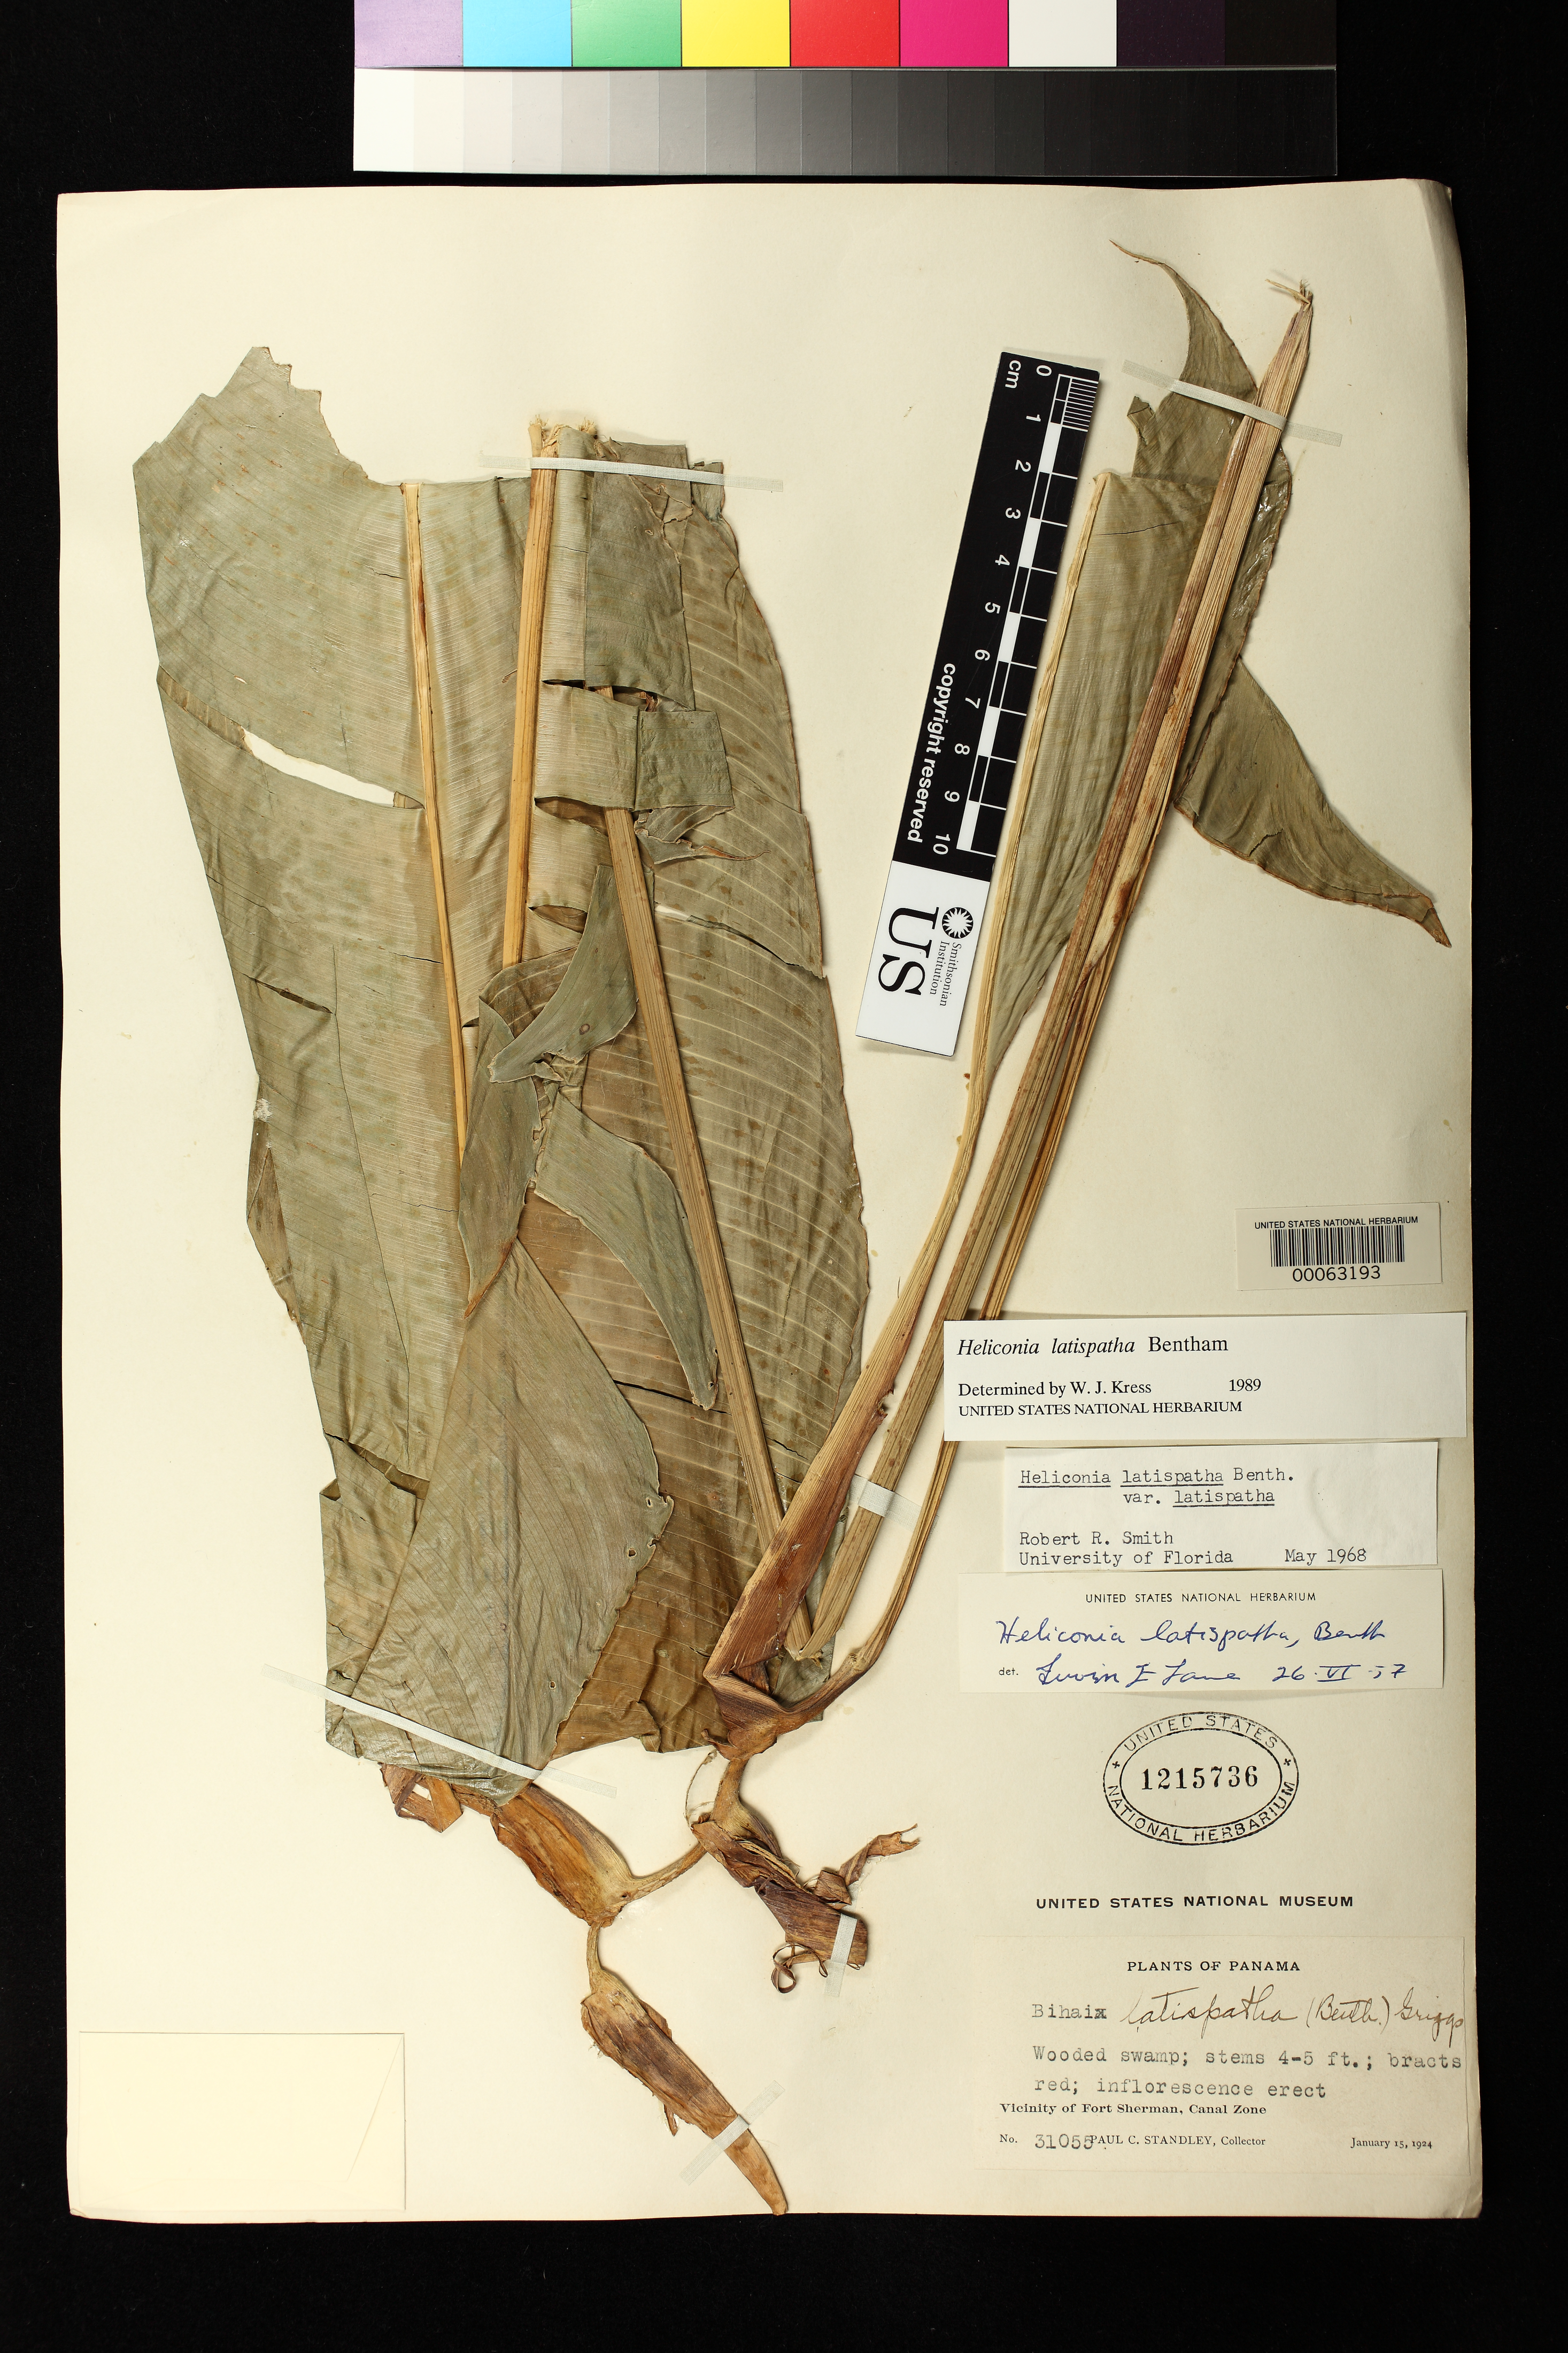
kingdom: Plantae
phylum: Tracheophyta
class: Liliopsida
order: Zingiberales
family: Heliconiaceae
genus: Heliconia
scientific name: Heliconia latispatha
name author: Benth.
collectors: P. C. Standley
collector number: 31055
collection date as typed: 15 Jan 1924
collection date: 1924-01-15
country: Panama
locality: Vicinity of Fort Sherman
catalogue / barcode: US 1215736